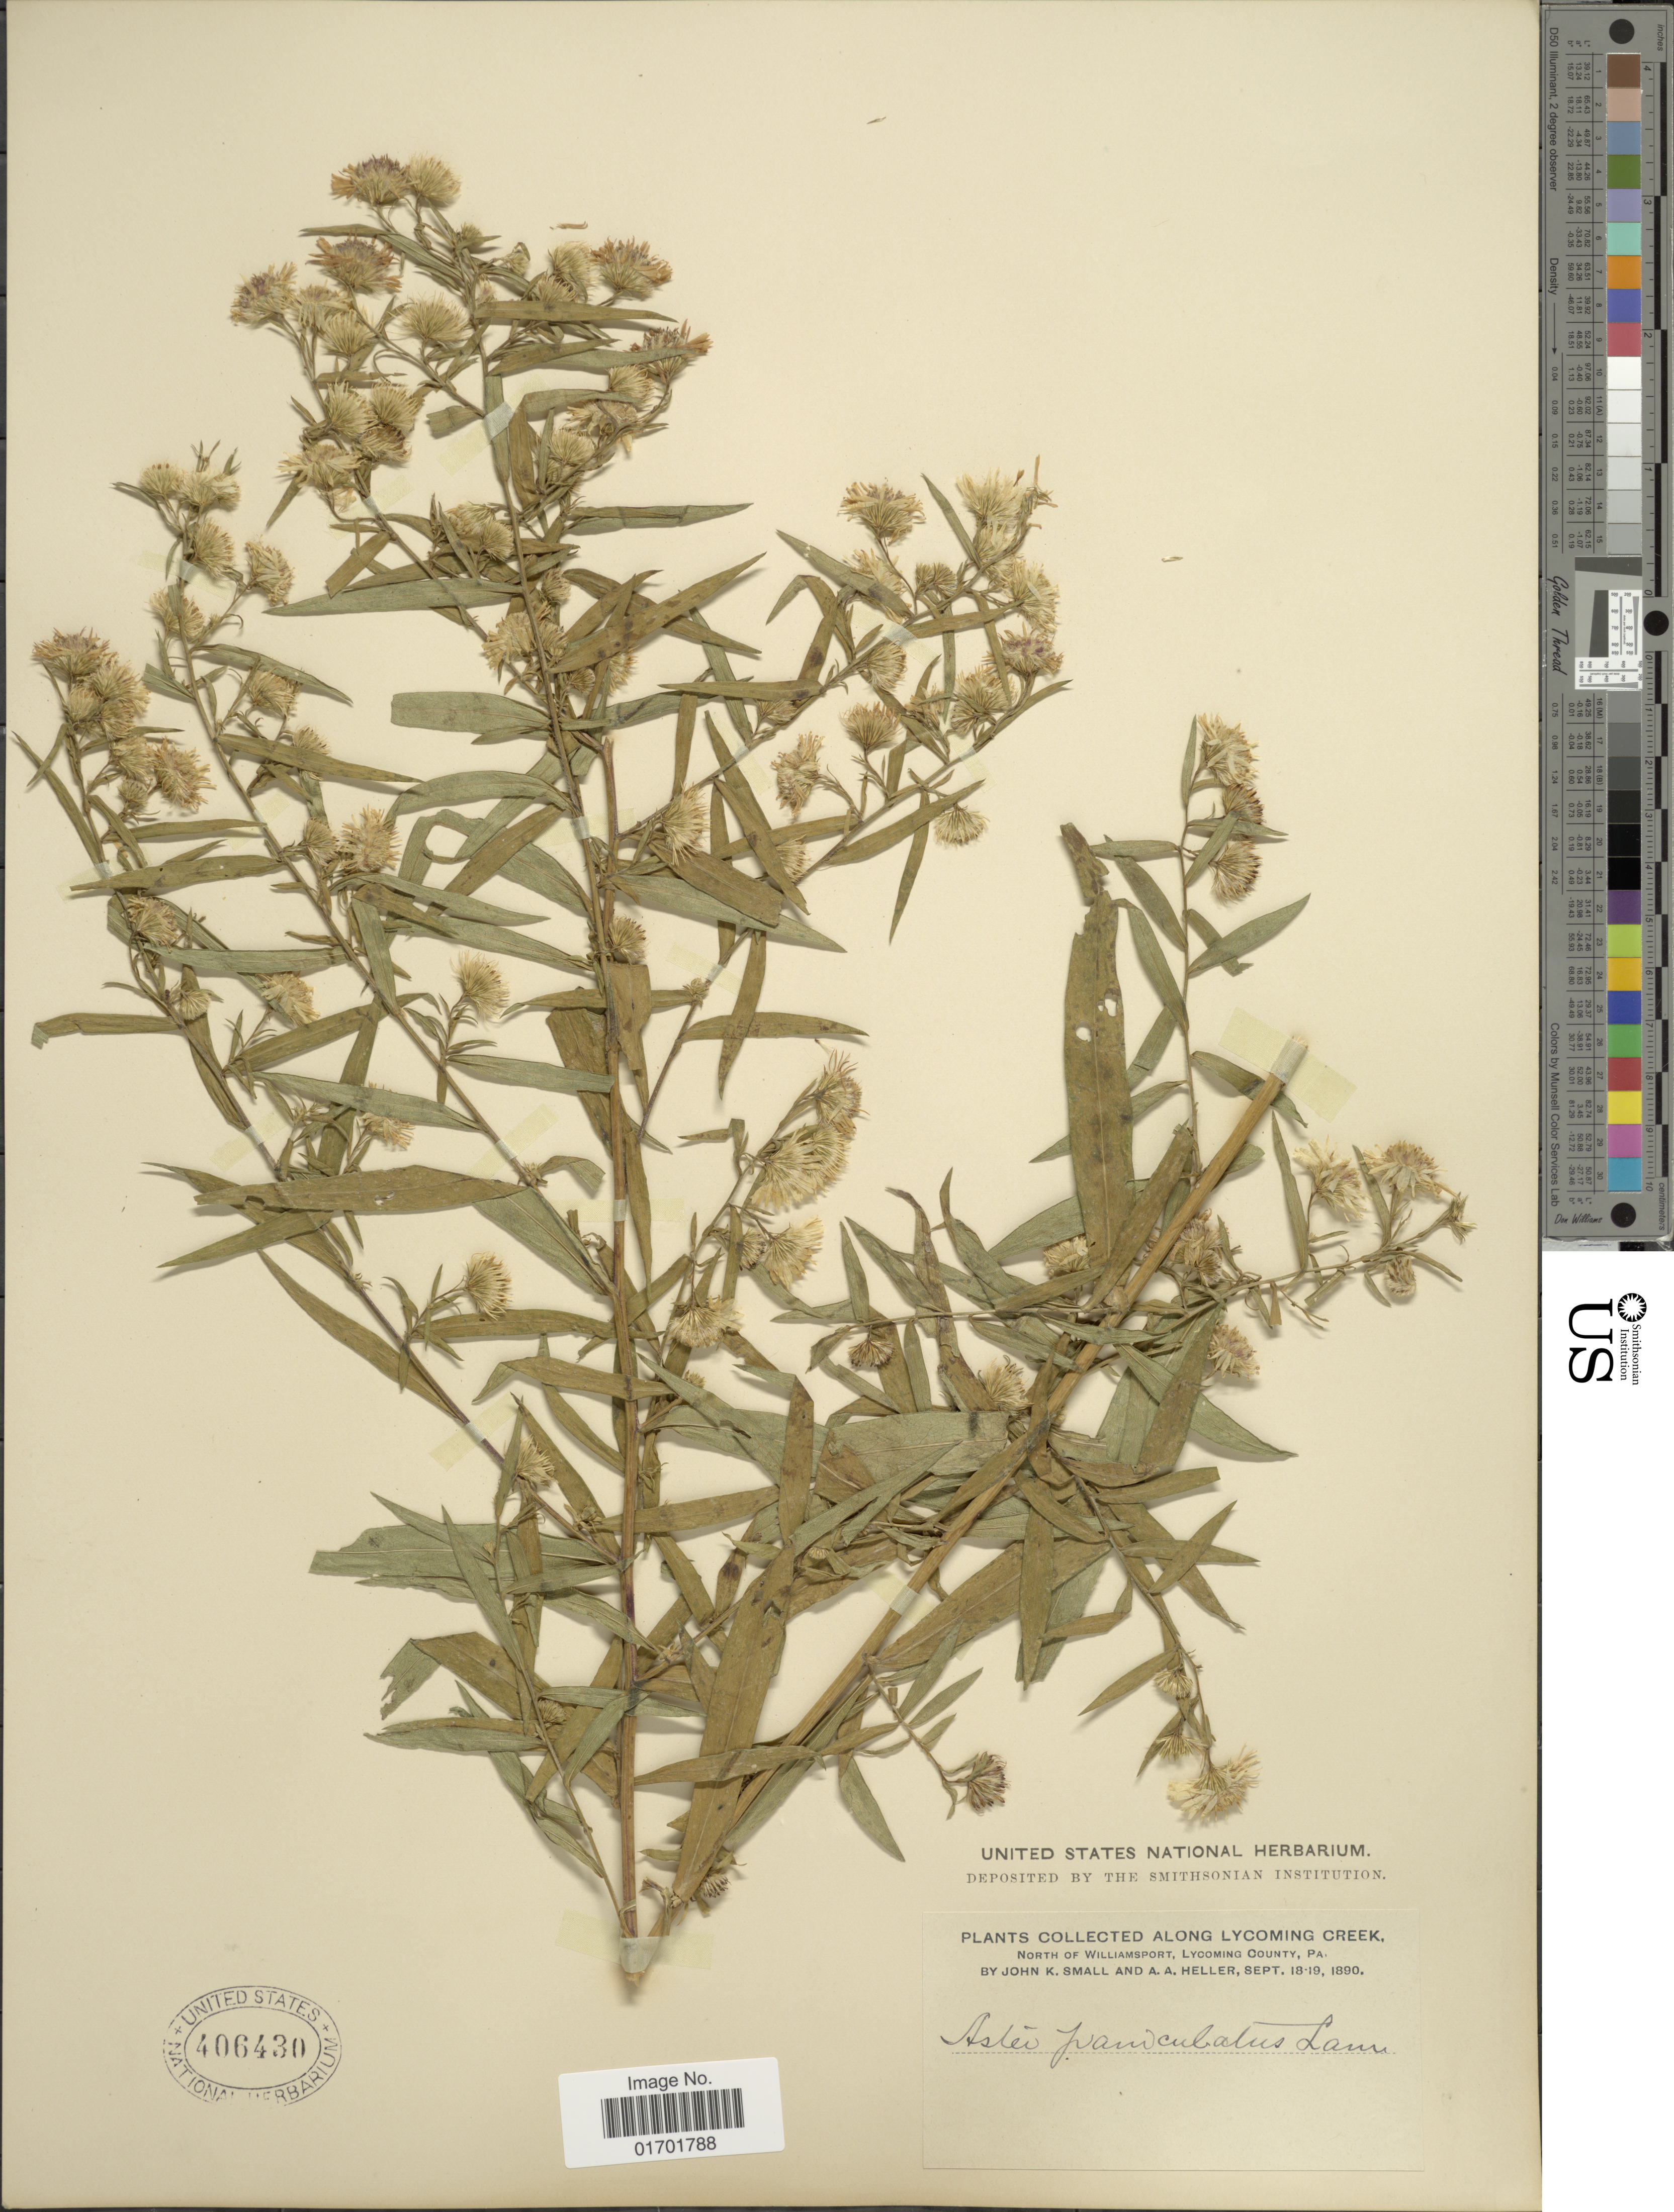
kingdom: Plantae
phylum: Tracheophyta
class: Magnoliopsida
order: Asterales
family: Asteraceae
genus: Symphyotrichum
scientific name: Symphyotrichum lanceolatum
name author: (Willd.) G.L. Nesom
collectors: J. K. Small & A. A. Heller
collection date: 1890-09-18/1890-09-19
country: United States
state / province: Pennsylvania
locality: Along Lycoming Creek, North of Williamsport, Lycoming County.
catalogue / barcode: US 406430